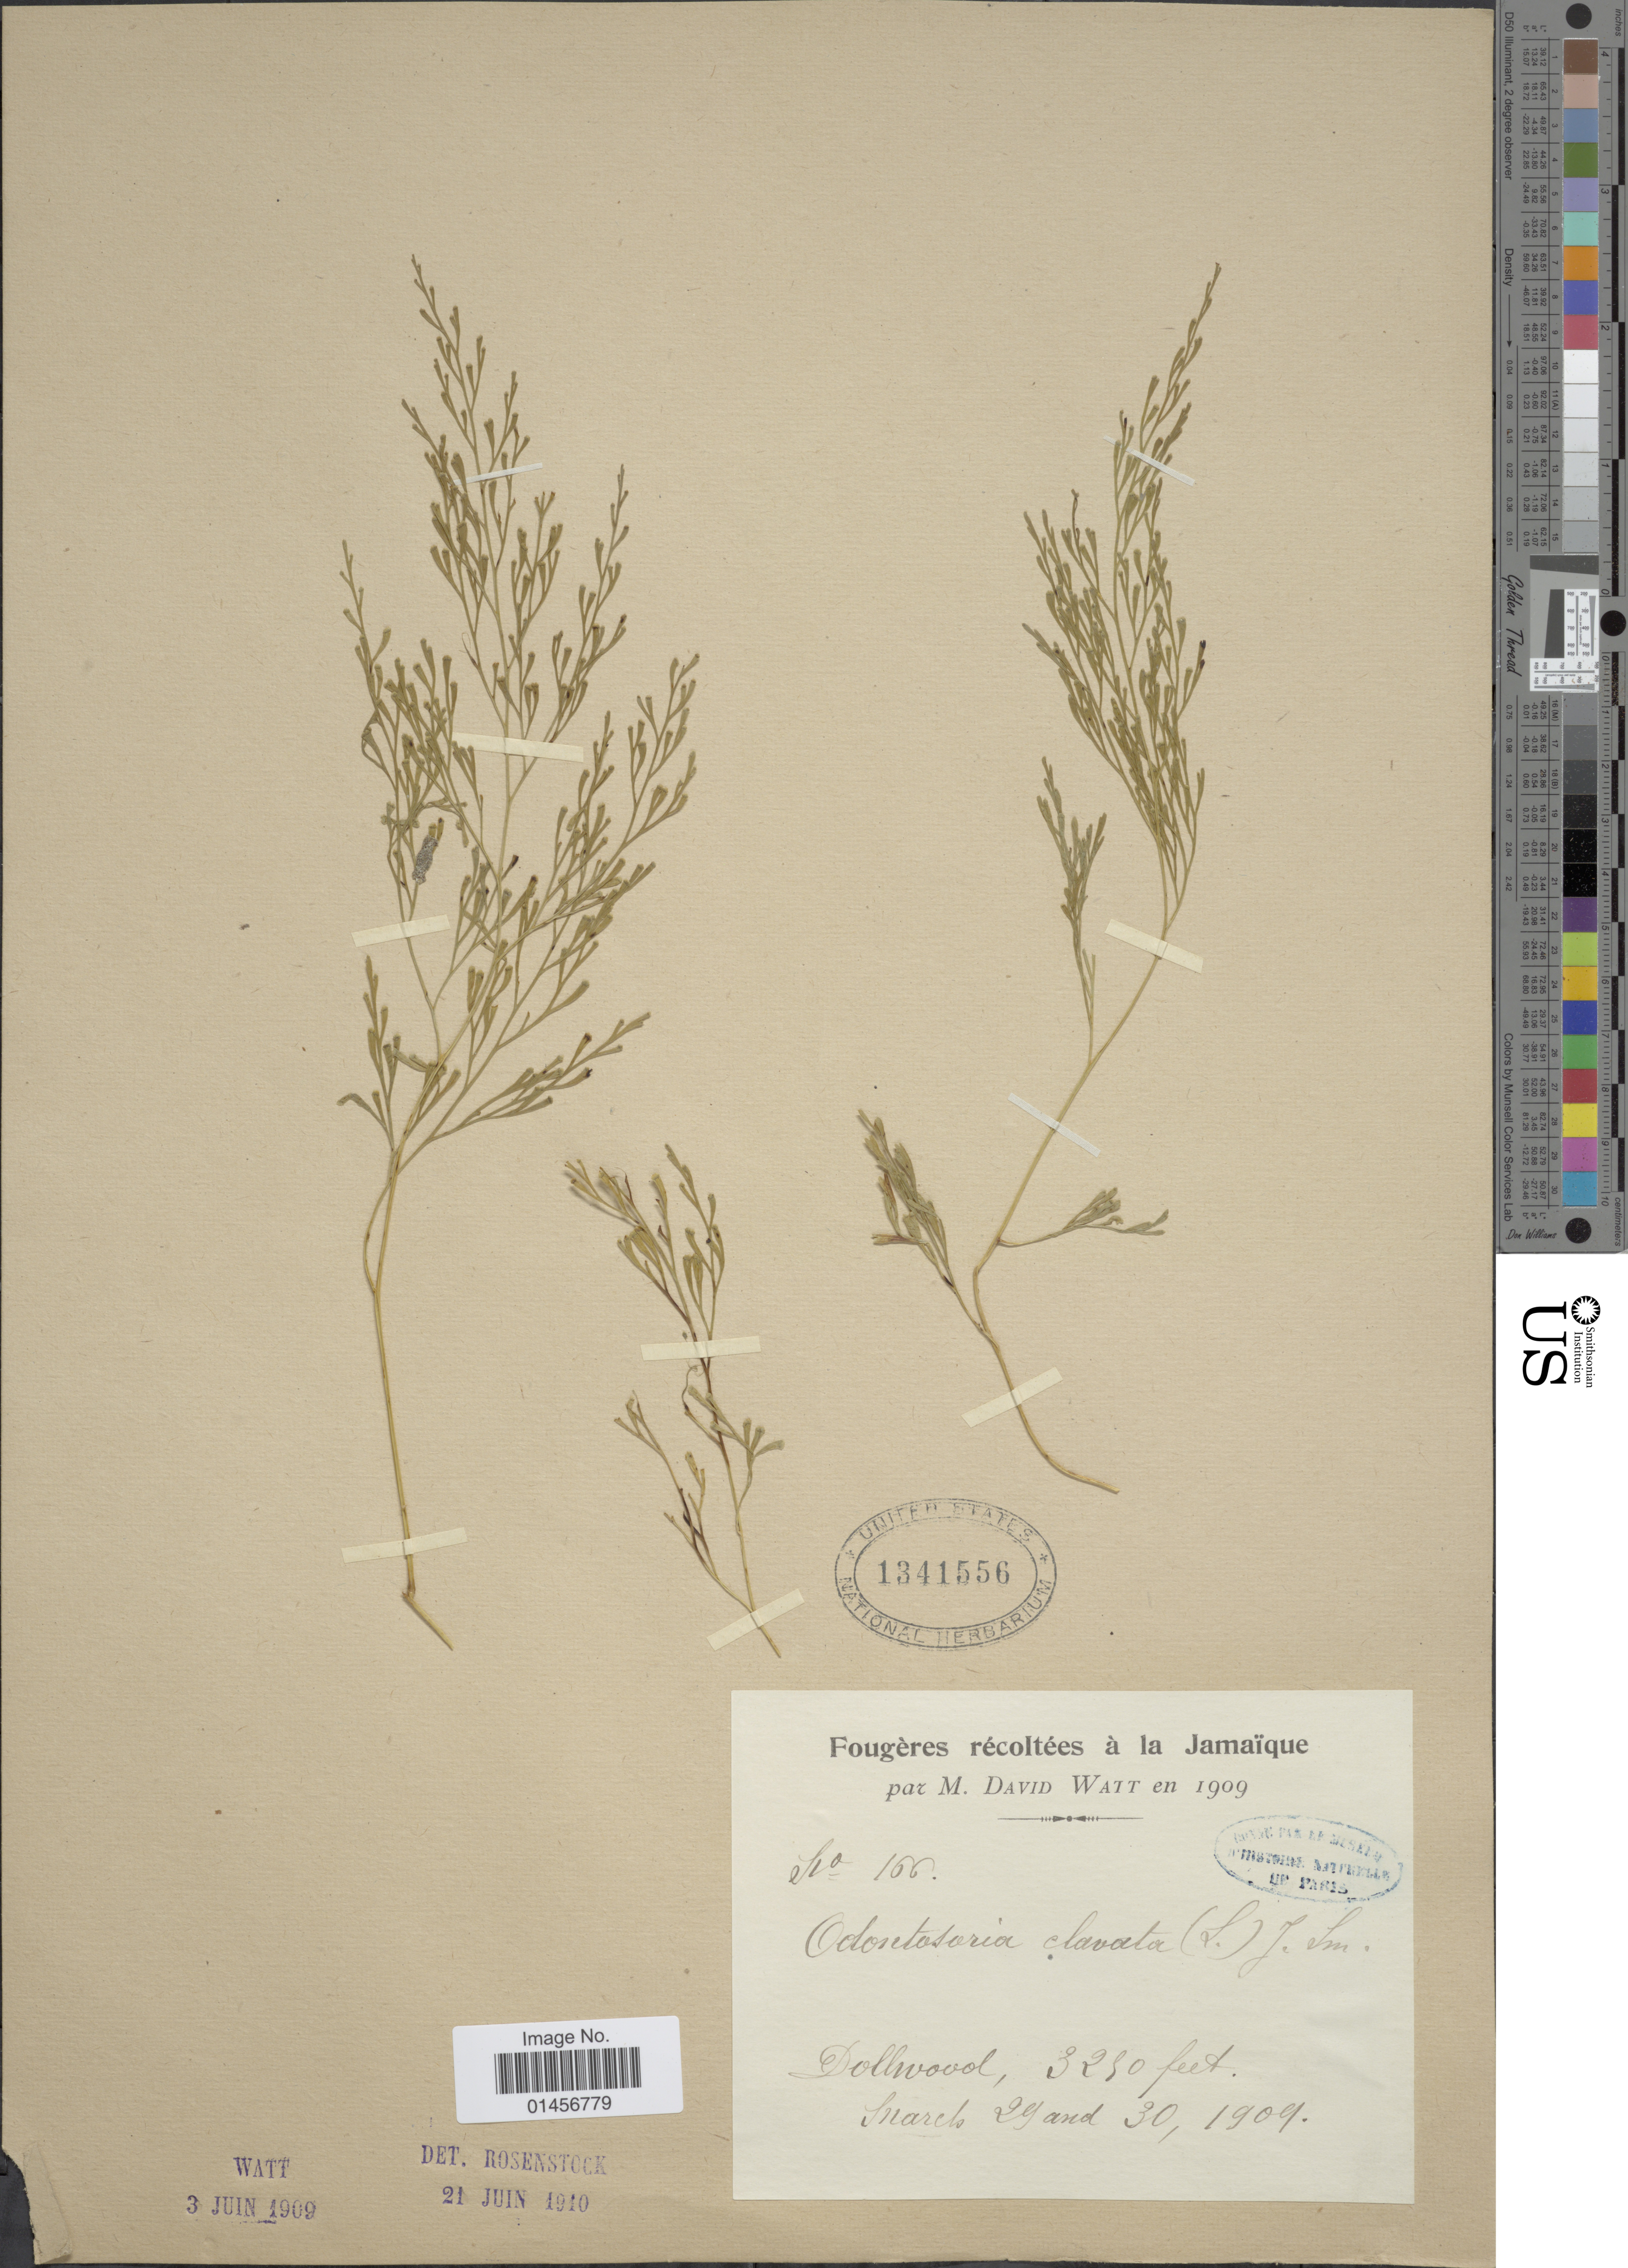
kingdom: Plantae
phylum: Tracheophyta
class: Polypodiopsida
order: Polypodiales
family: Lindsaeaceae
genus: Sphenomeris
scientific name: Sphenomeris clavata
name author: (L.) Maxon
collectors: M. Watt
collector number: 166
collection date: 1909-03-29/1909-03-30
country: Jamaica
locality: Jamaique, Dollwood.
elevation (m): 985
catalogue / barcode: US 1341556